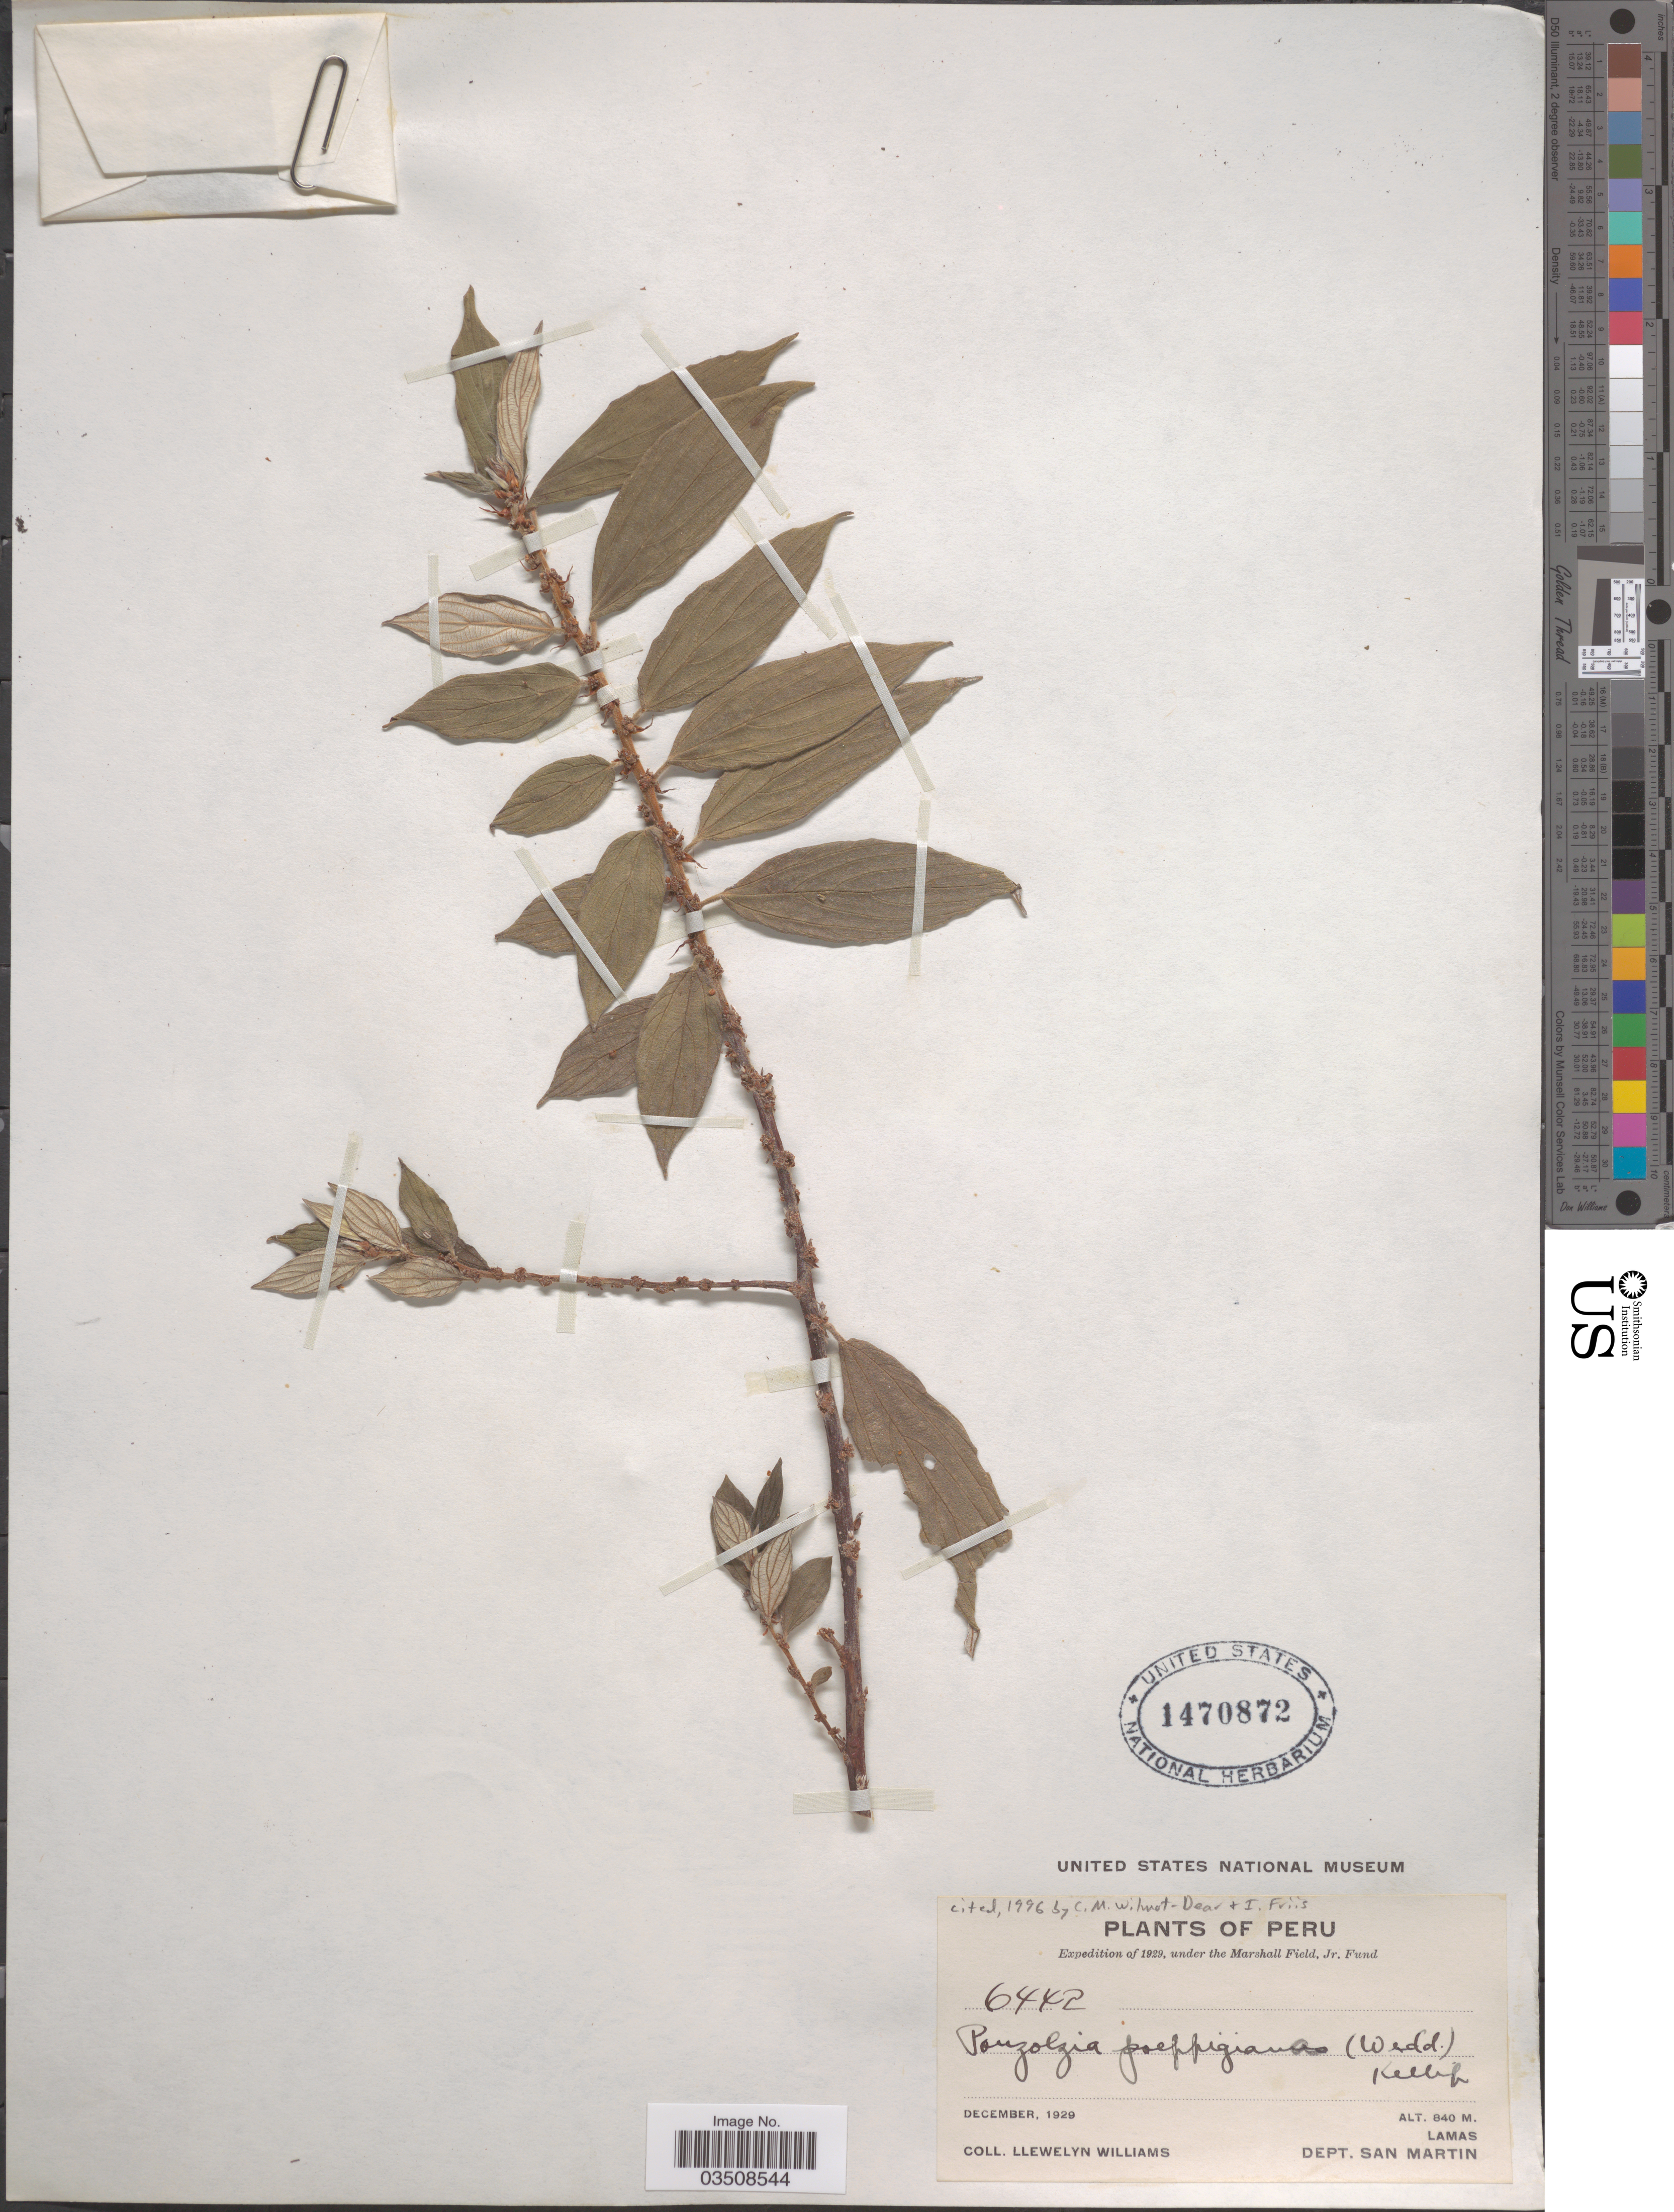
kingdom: Plantae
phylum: Tracheophyta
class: Magnoliopsida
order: Rosales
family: Urticaceae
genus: Pouzolzia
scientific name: Pouzolzia poeppigiana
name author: (Wedd.) Killip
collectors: Ll. Williams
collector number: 6442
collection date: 1929-12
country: Peru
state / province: San Martín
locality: Lamas. Dept. San Martin.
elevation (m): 840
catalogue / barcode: US 1470872